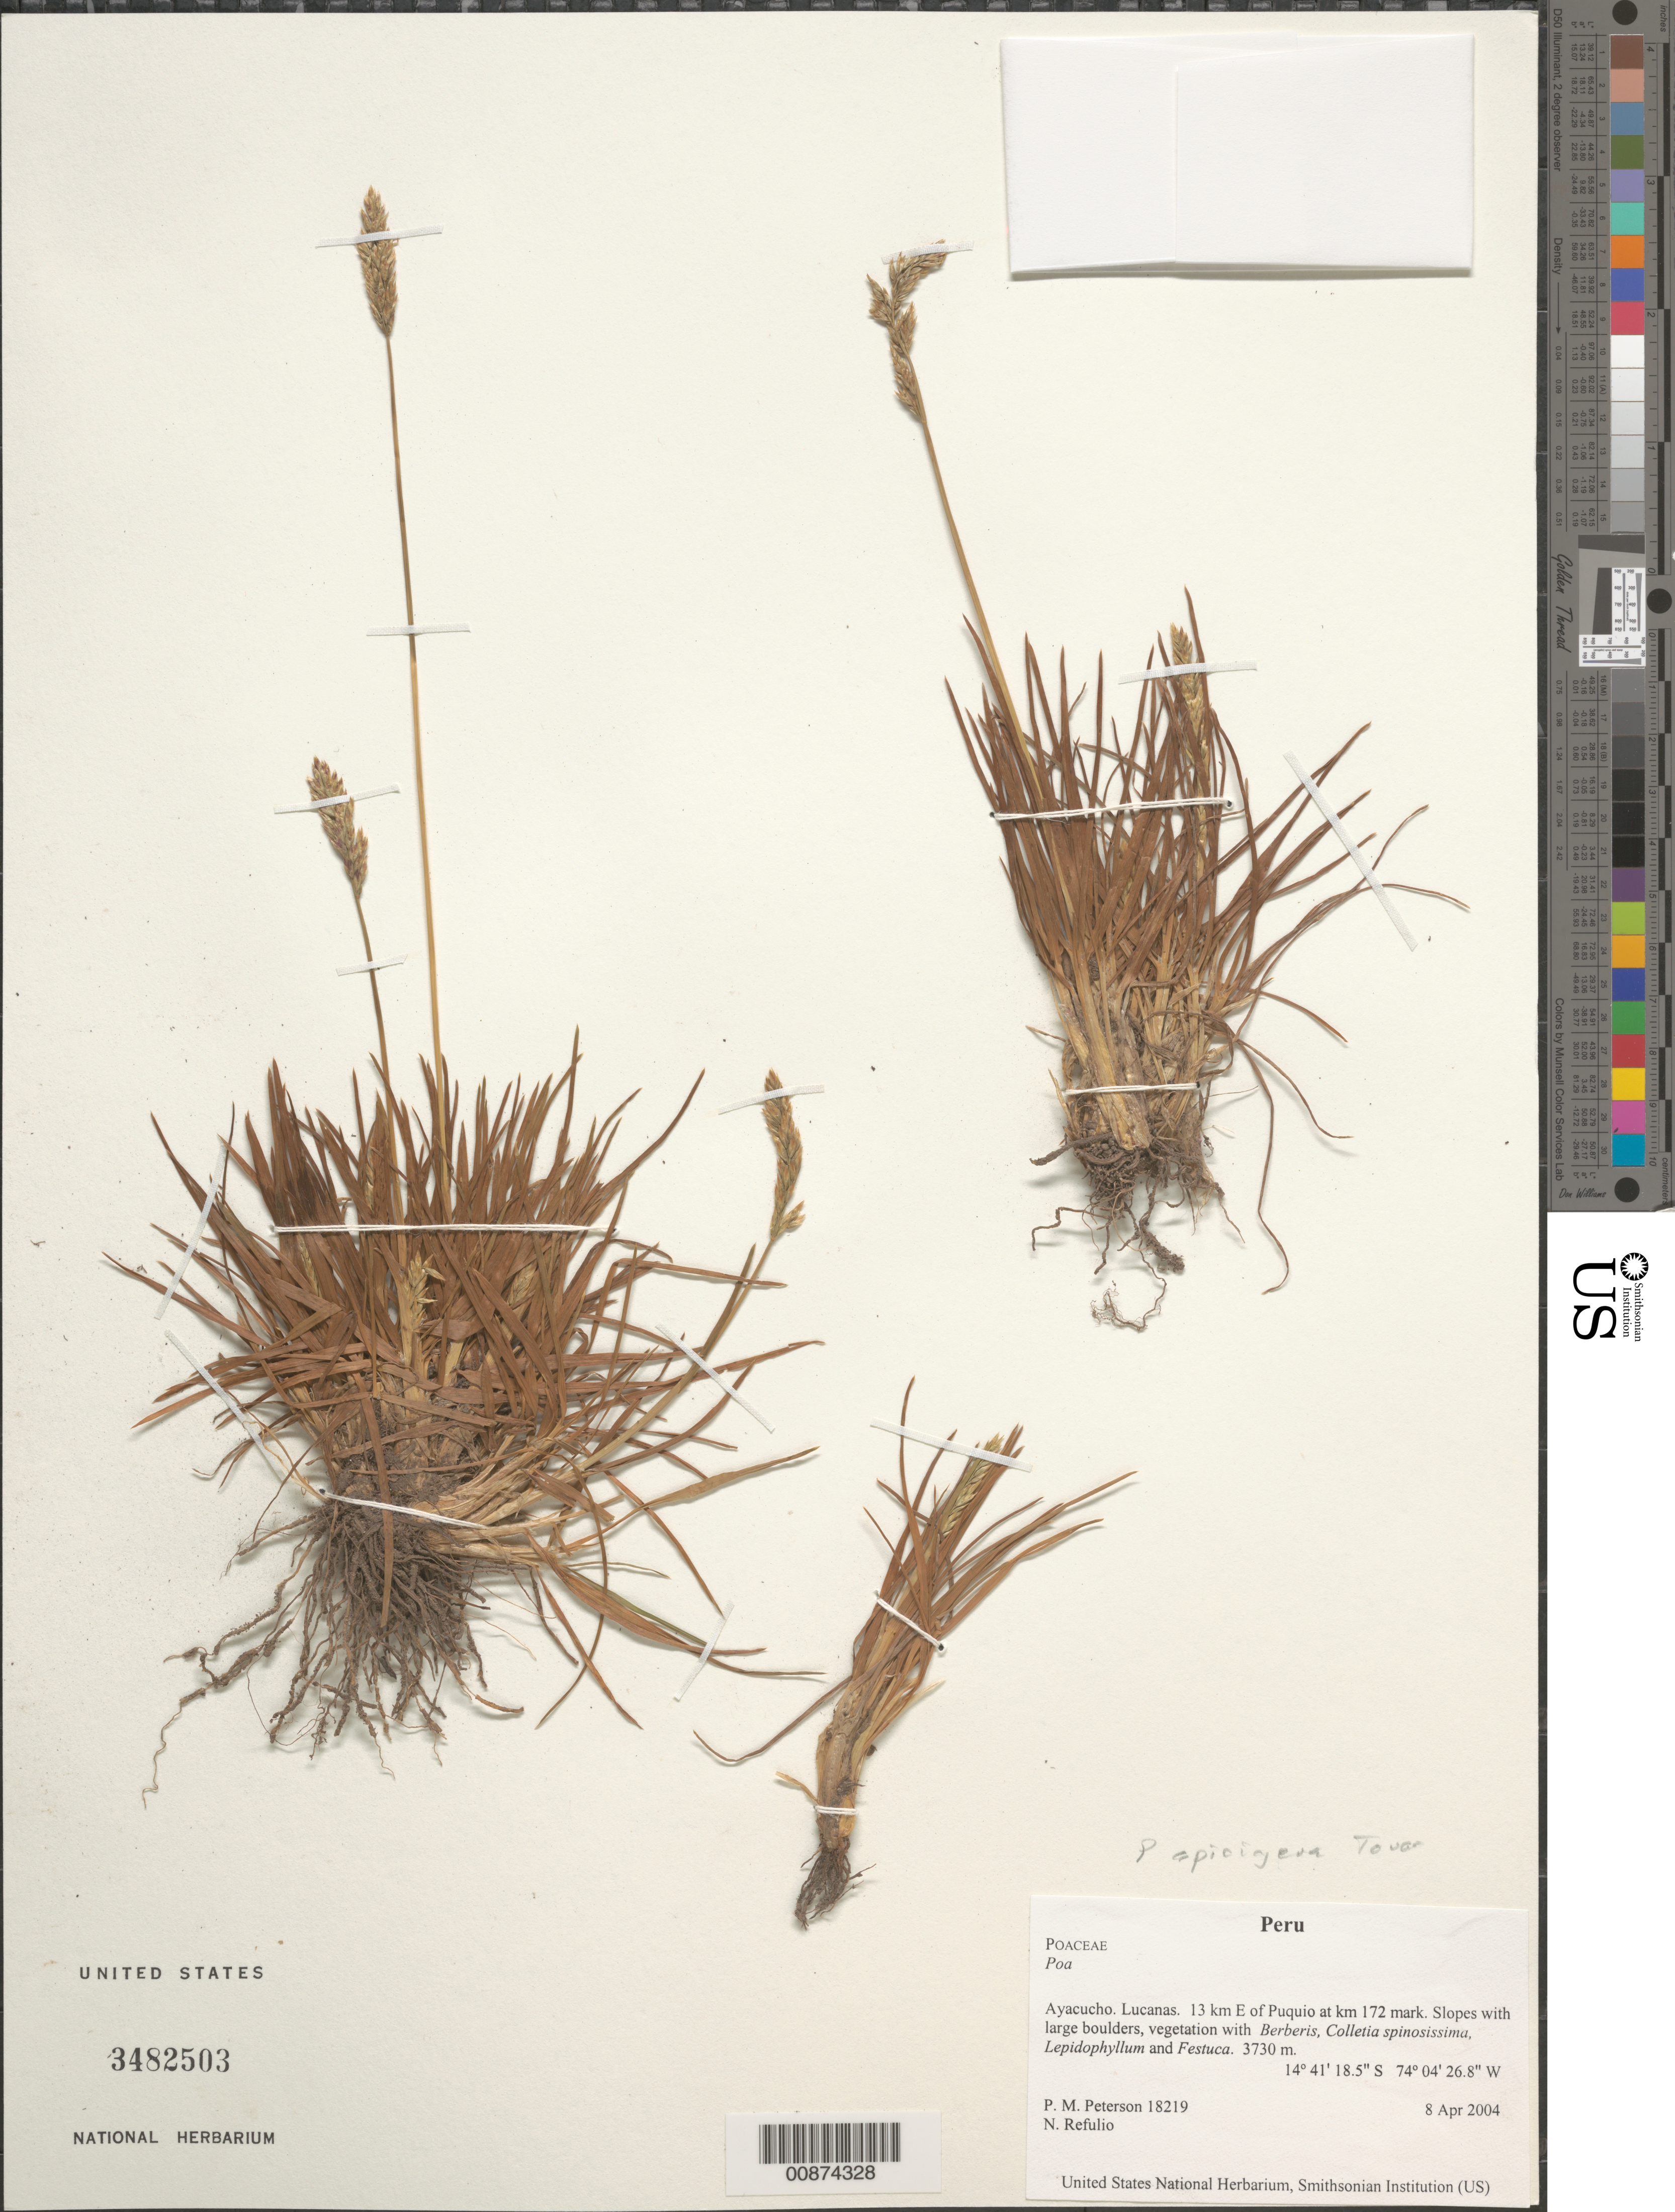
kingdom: Plantae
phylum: Tracheophyta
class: Liliopsida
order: Poales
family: Poaceae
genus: Poa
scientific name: Poa spicigera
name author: Tovar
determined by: Soreng, Robert J., Research Associate (BOT), Smithsonian Institution - National Museum of Natural History (UNITED STATES)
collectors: P. M. Peterson & N. Refulio-Rodríguez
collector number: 18219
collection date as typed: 08 Apr 2004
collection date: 2004-04-08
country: Peru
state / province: Ayacucho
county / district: Lucanas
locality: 13 km E of Puquio at km 172 mark. Slopes with large boulders, vegetation with Berberis, Colletia spinosissima, Lepidophyllum and Festuca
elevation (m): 3730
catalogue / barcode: US 3482503